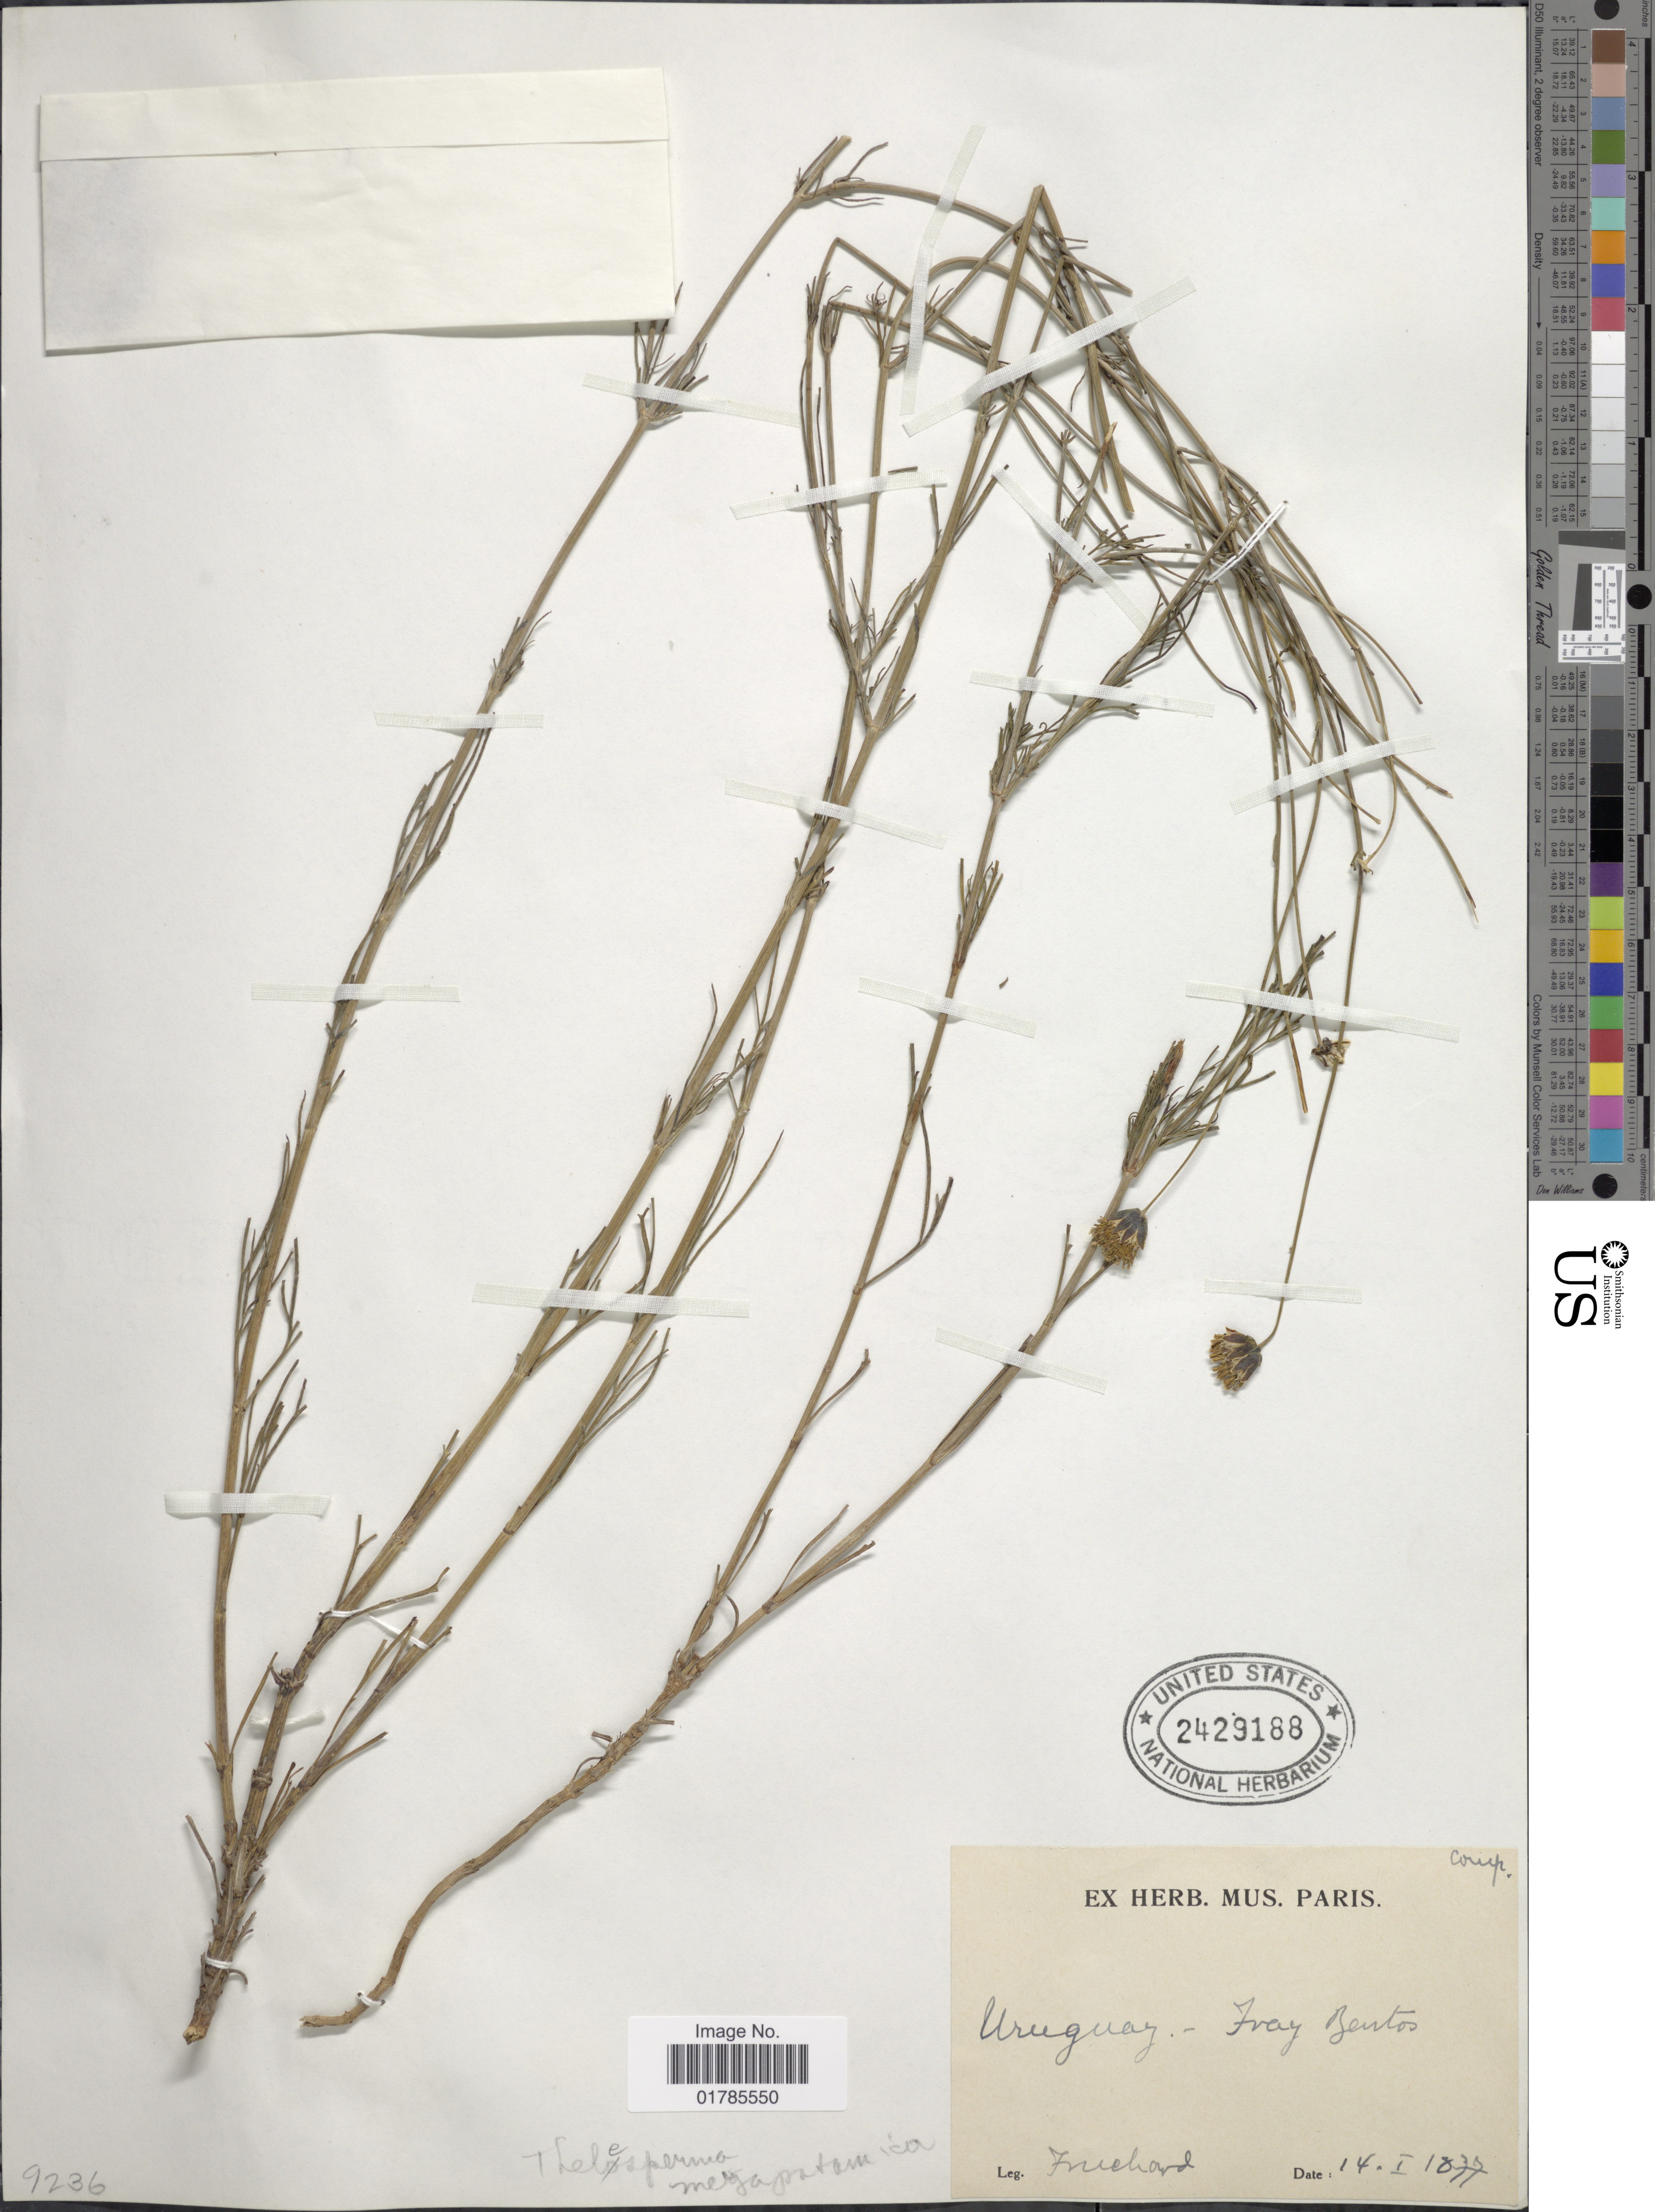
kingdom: Plantae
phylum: Tracheophyta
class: Magnoliopsida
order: Asterales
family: Asteraceae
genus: Thelesperma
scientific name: Thelesperma megapotamicum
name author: (Spreng.) Herter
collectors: -. Fruchard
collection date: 1877-01-14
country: Uruguay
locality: Ivay Bentos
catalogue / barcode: US 2429188